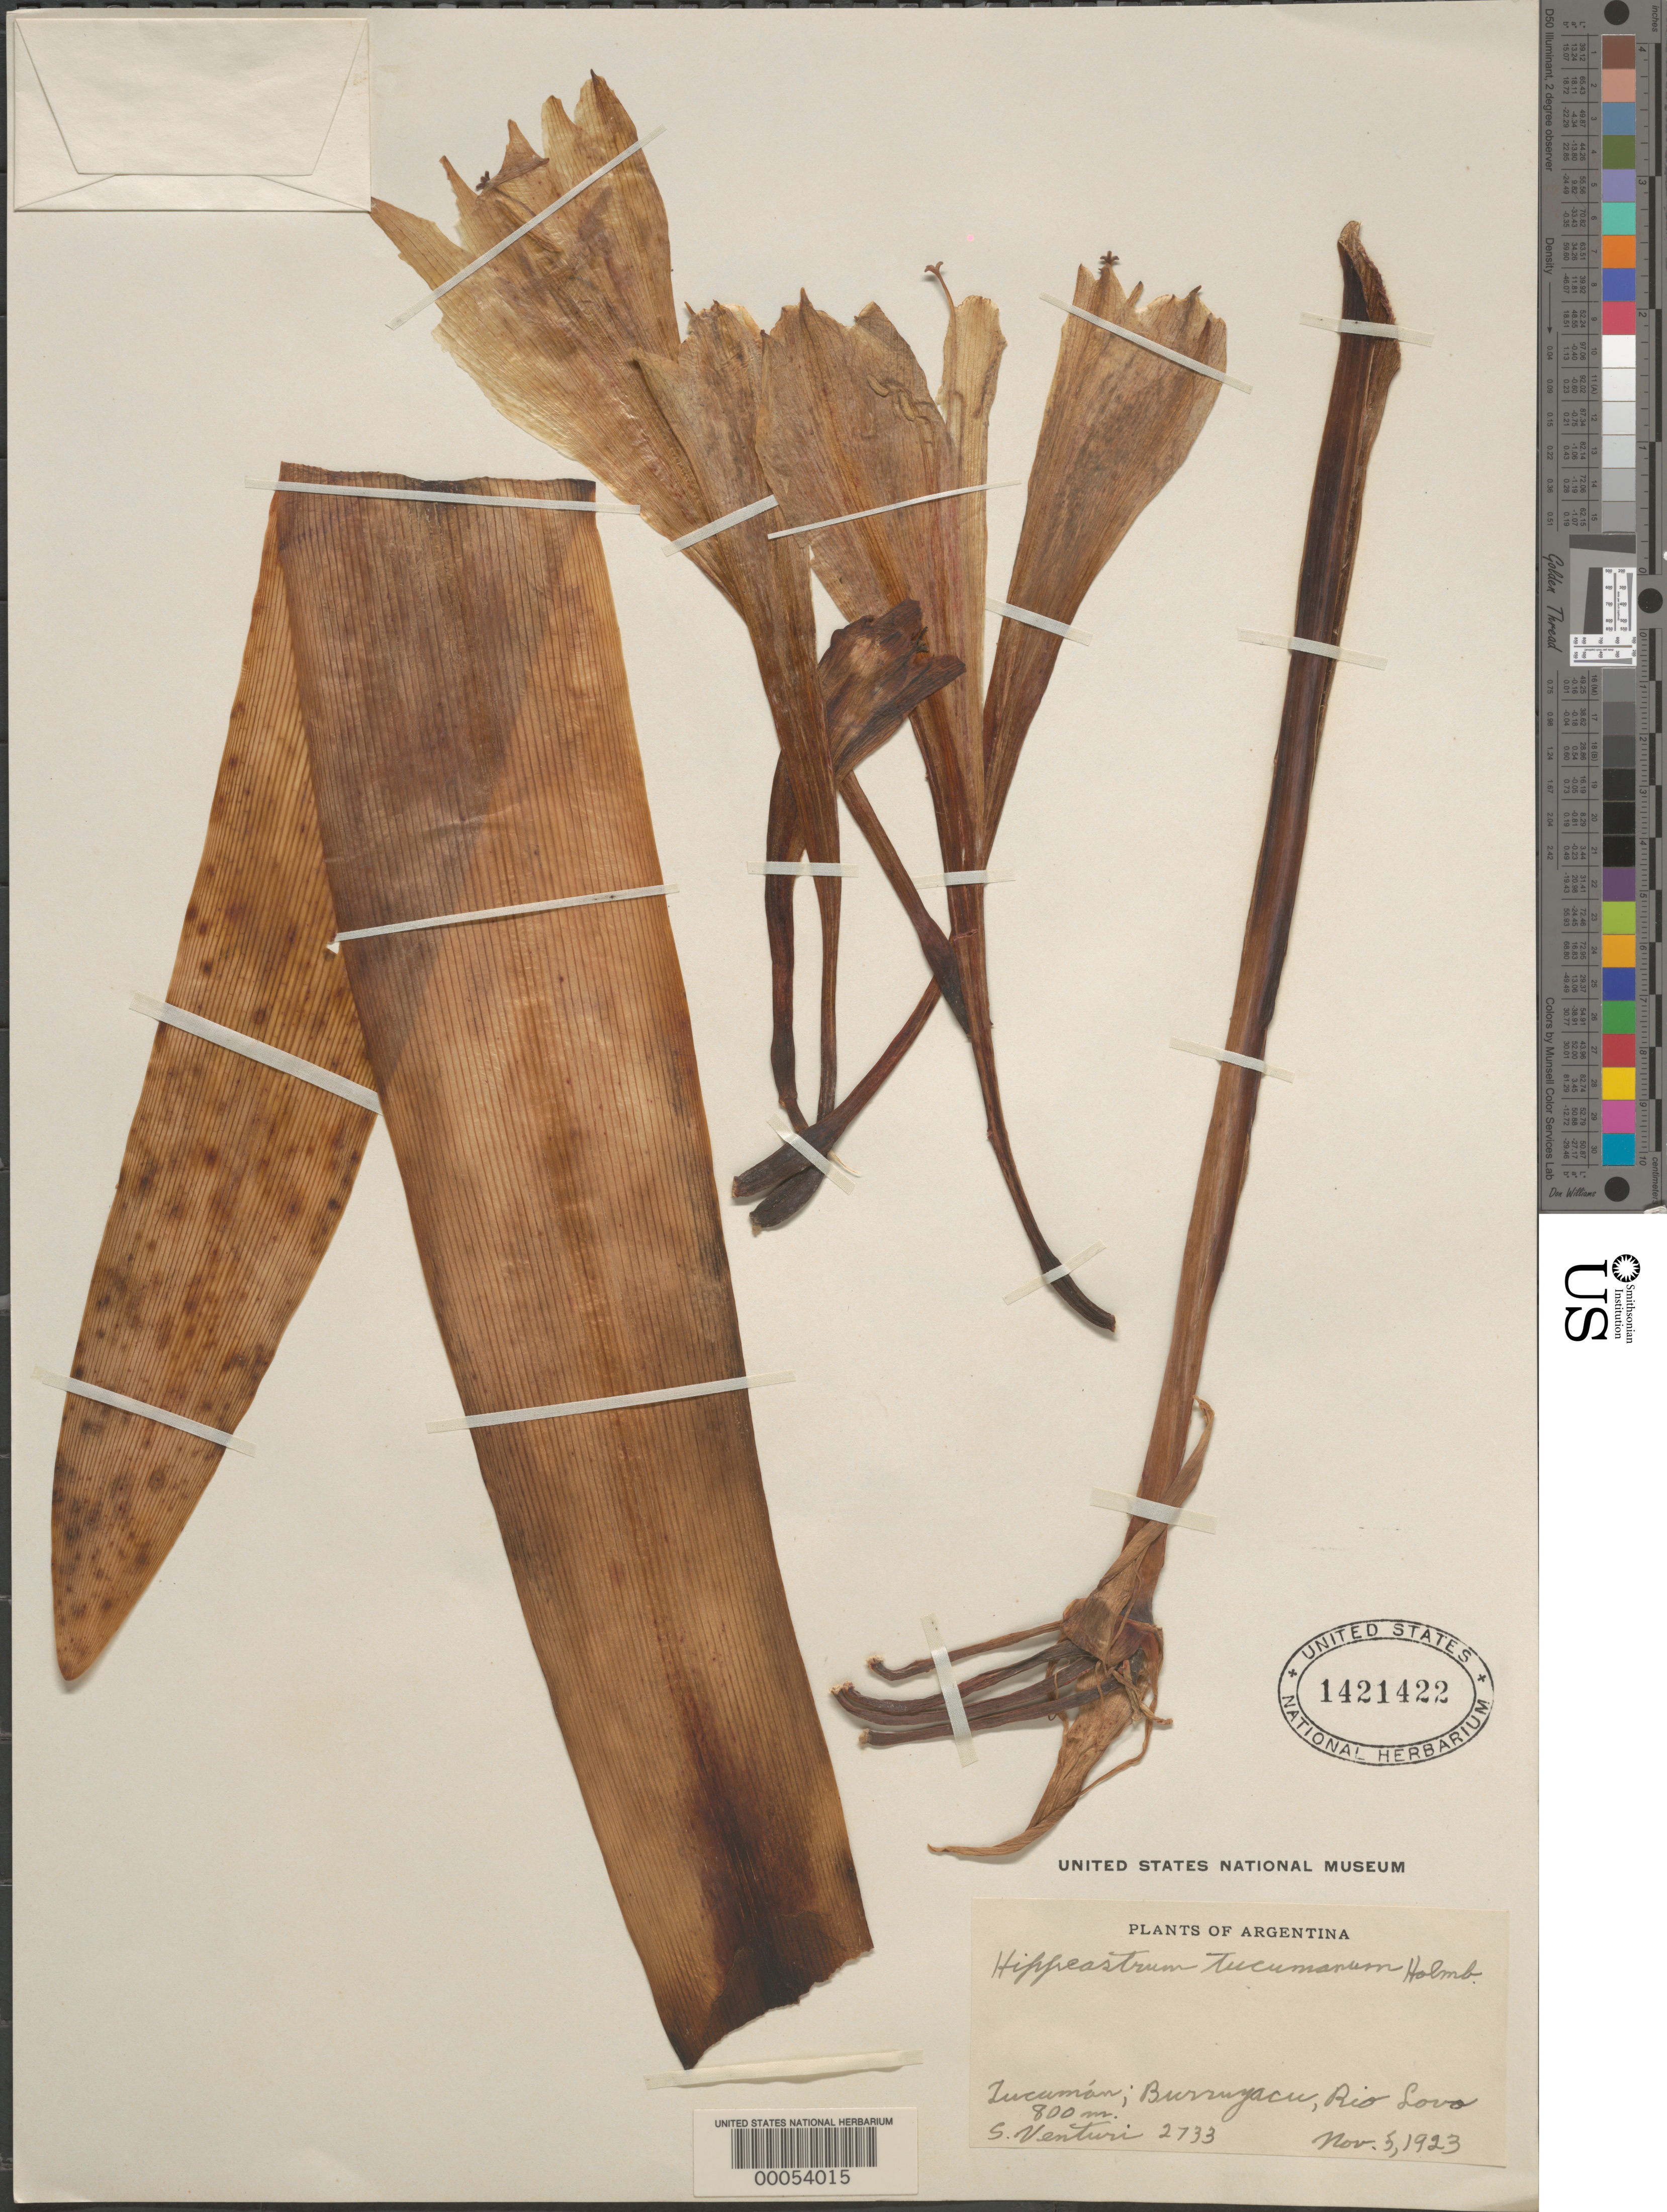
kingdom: Plantae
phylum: Tracheophyta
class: Liliopsida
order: Asparagales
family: Amaryllidaceae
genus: Hippeastrum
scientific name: Hippeastrum tucumanum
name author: E. Holmb.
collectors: S. Venturi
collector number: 2733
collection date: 1923-11-05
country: Argentina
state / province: Tucuman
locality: Burruyacu, Rio Lovo.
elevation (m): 800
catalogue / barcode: US 1421422